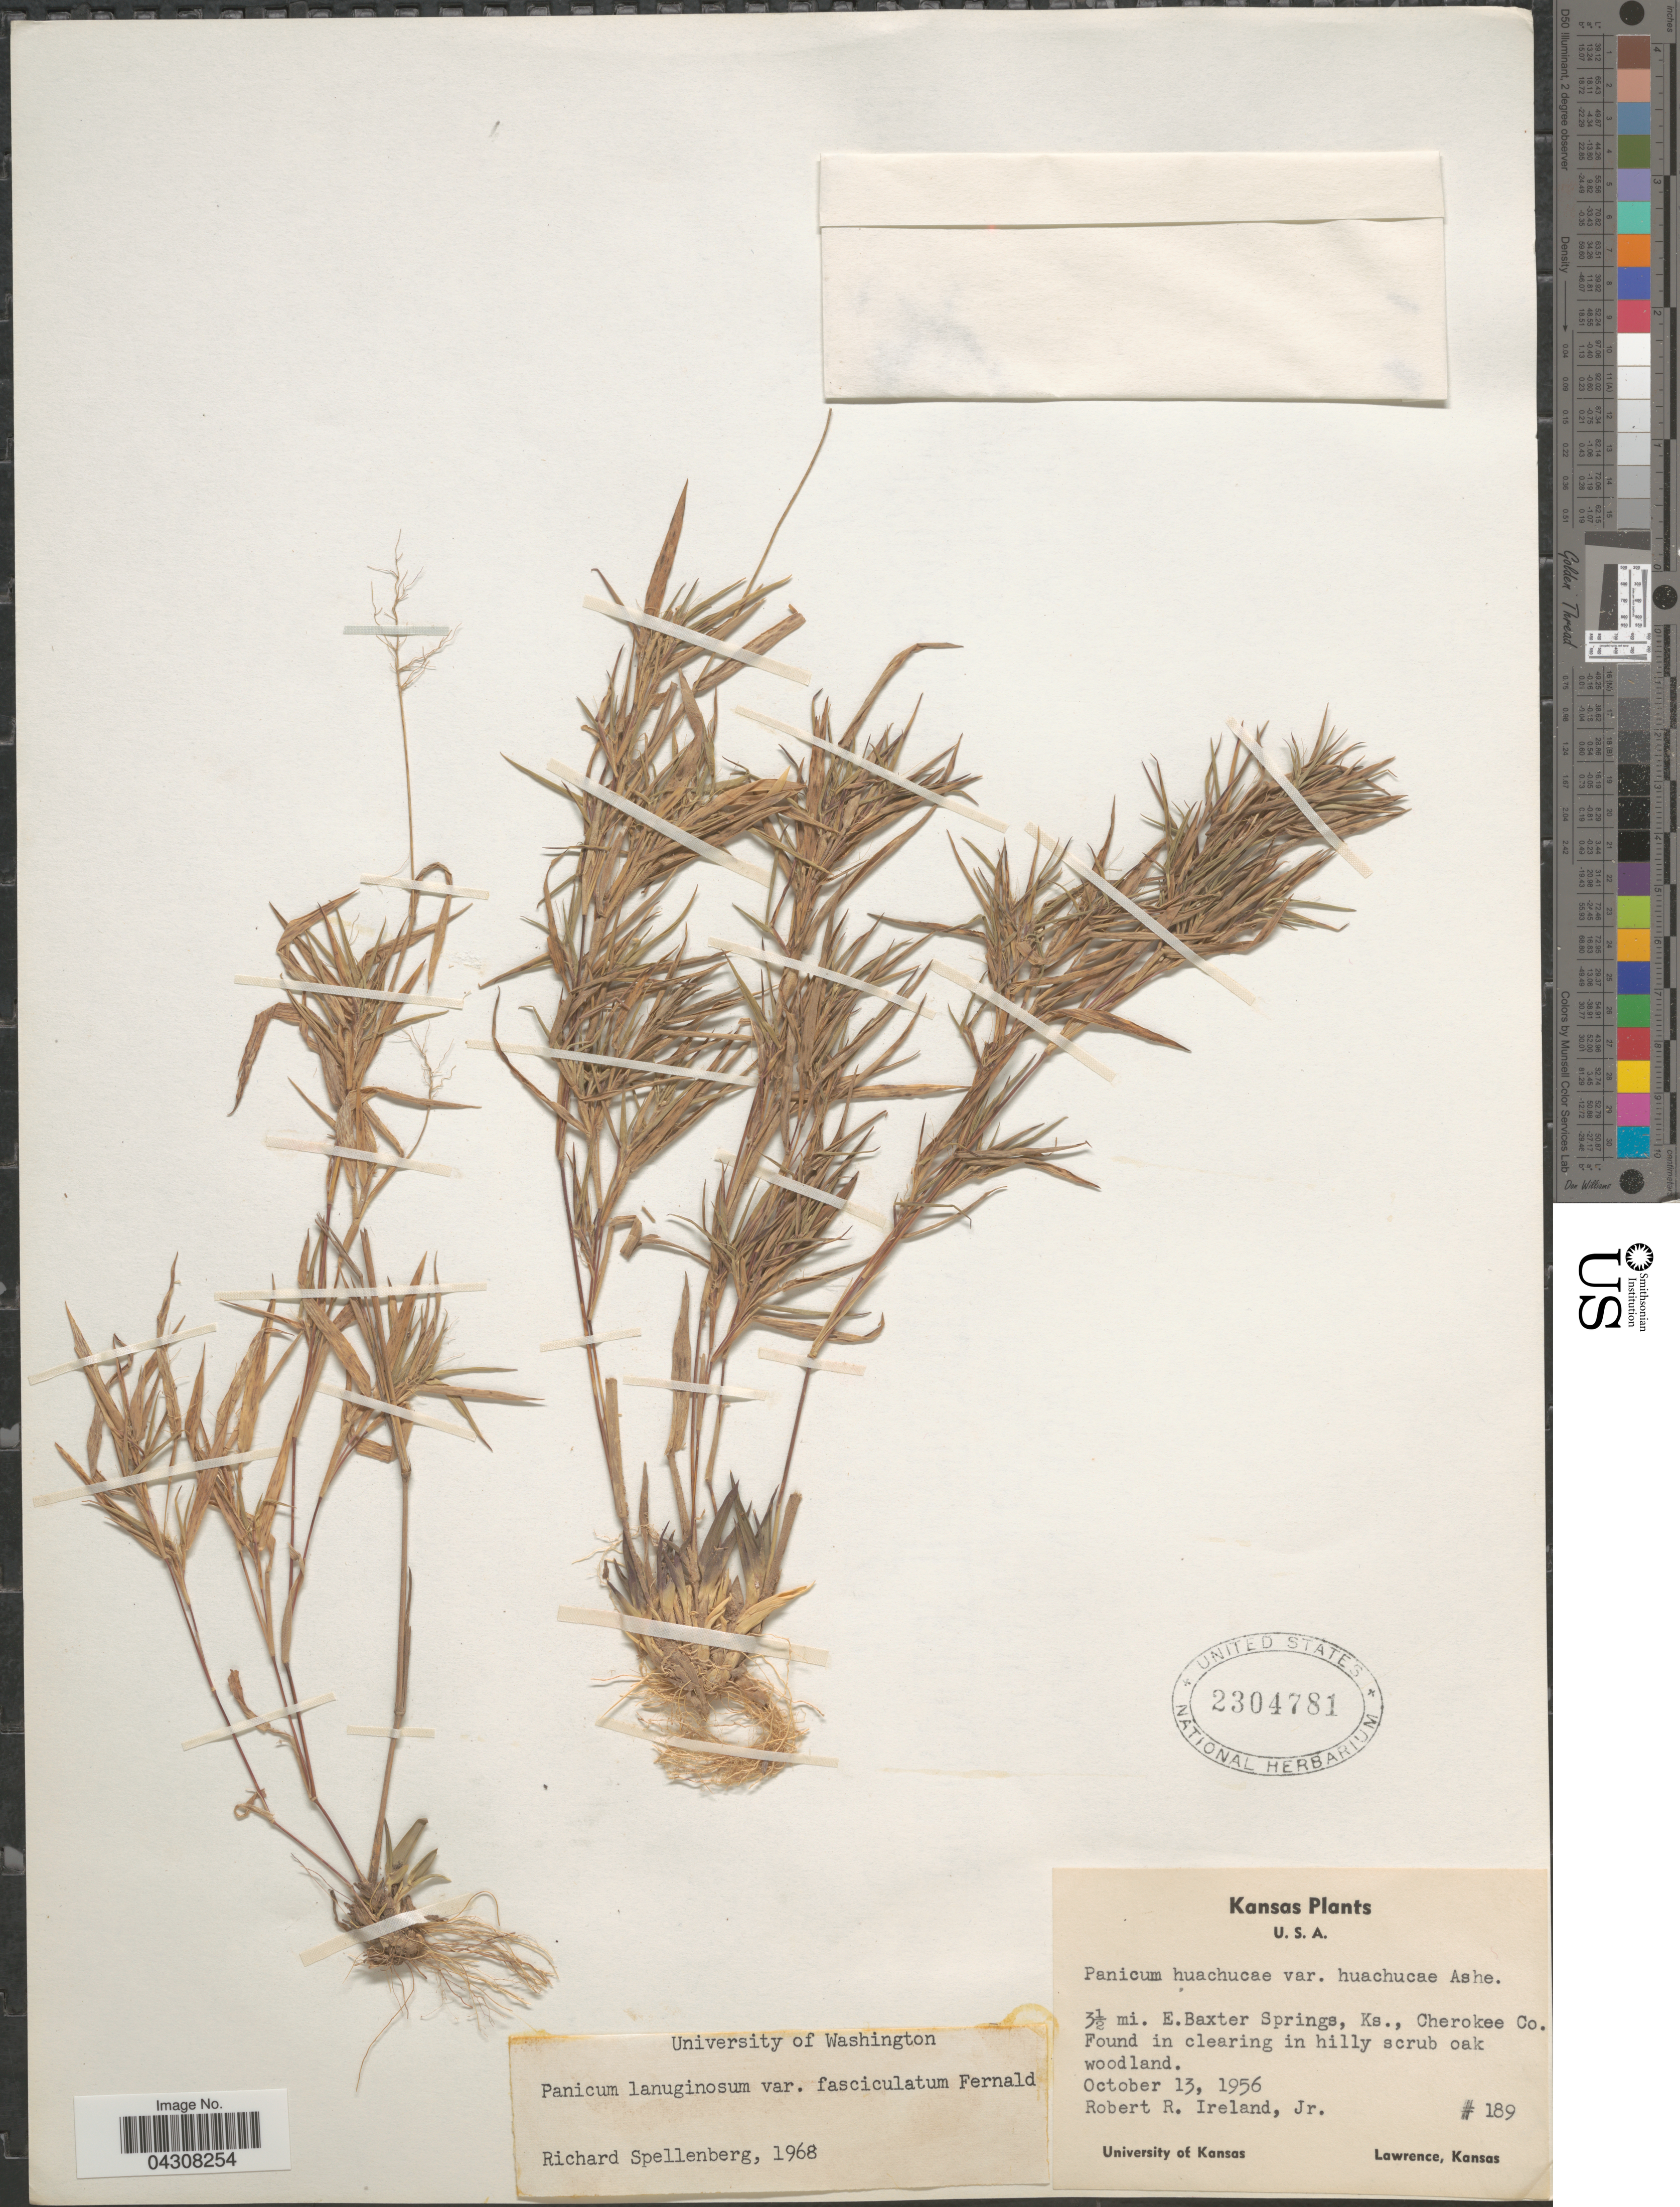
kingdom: Plantae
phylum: Tracheophyta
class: Liliopsida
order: Poales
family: Poaceae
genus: Dichanthelium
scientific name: Dichanthelium acuminatum var. acuminatum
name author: (Sw.) Gould & C.A. Clark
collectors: R. Ireland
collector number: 189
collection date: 1956-10-13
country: United States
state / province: Kansas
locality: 3½ mi. E.Baxter Springs, Ks., Cherokee Co. Found in clearing in hilly scrub oak woodland.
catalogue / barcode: US 2304781